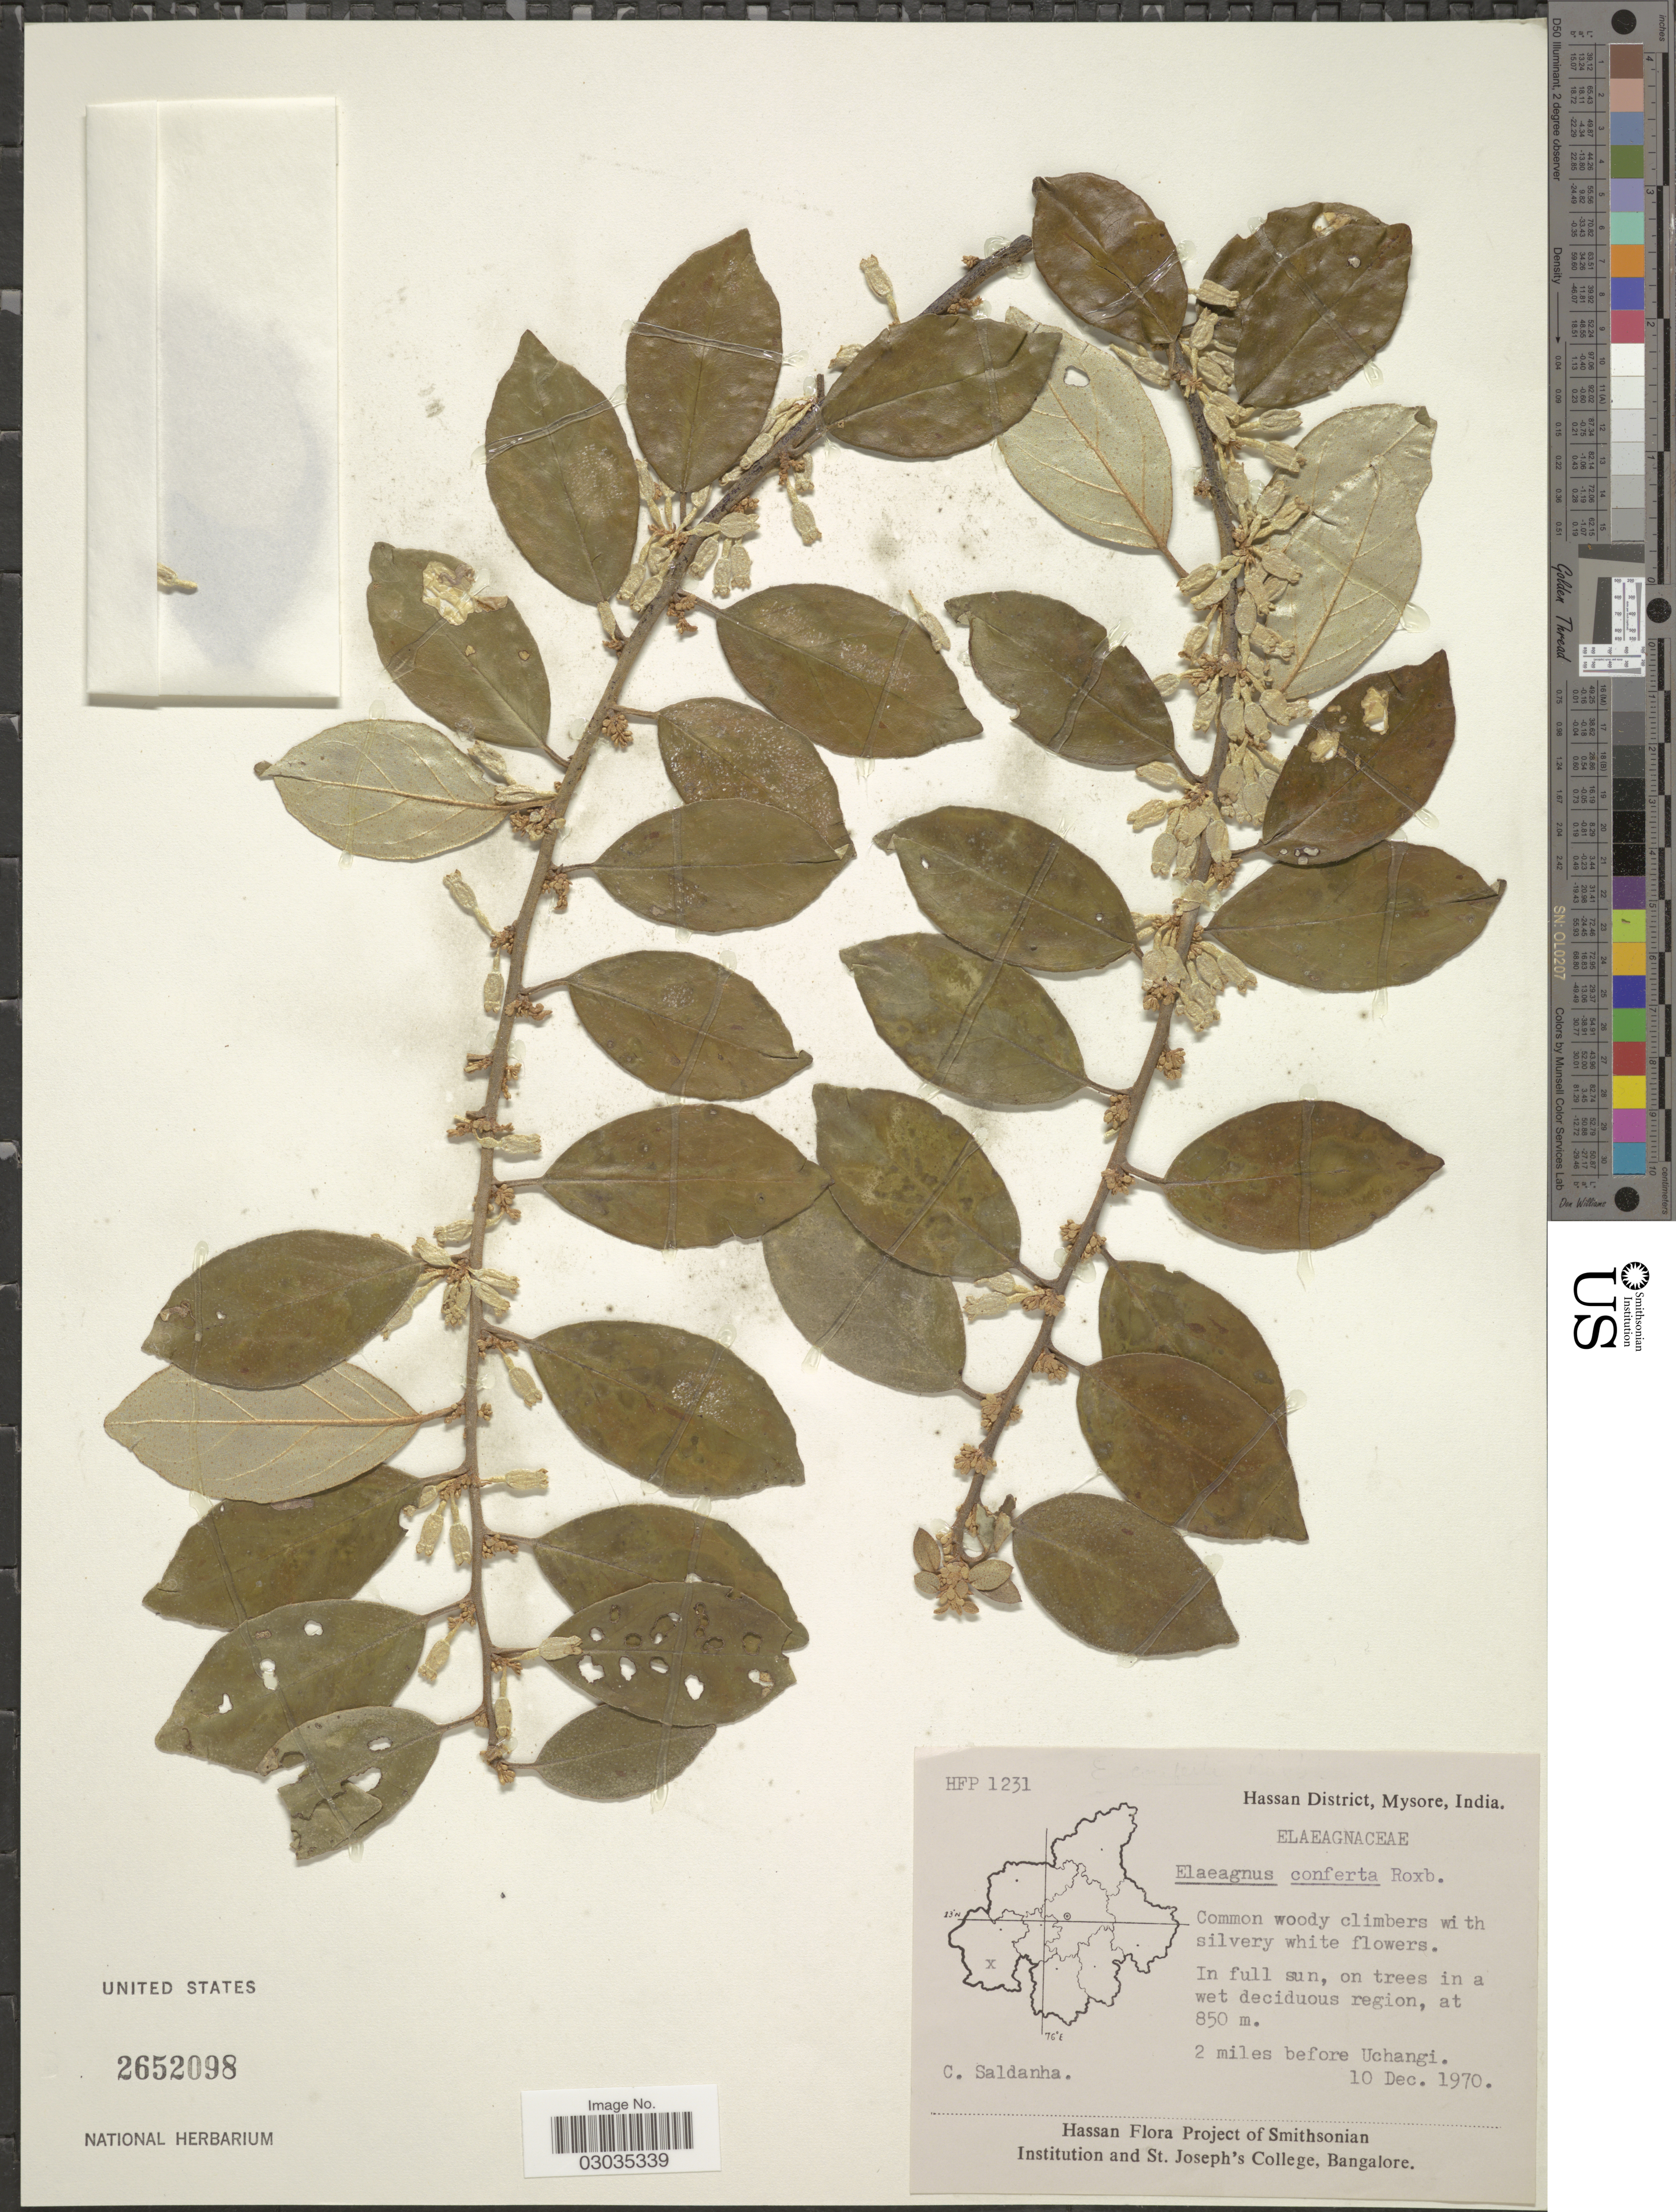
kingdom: Plantae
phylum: Tracheophyta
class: Magnoliopsida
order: Rosales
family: Elaeagnaceae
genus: Elaeagnus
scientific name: Elaeagnus conferta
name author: Roxb.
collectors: C. Saldanha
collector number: HFP 1231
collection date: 1970-12-10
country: India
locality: Hassan District, Mysore. 2 miles before Uchangi.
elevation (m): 850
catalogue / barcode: US 2652098